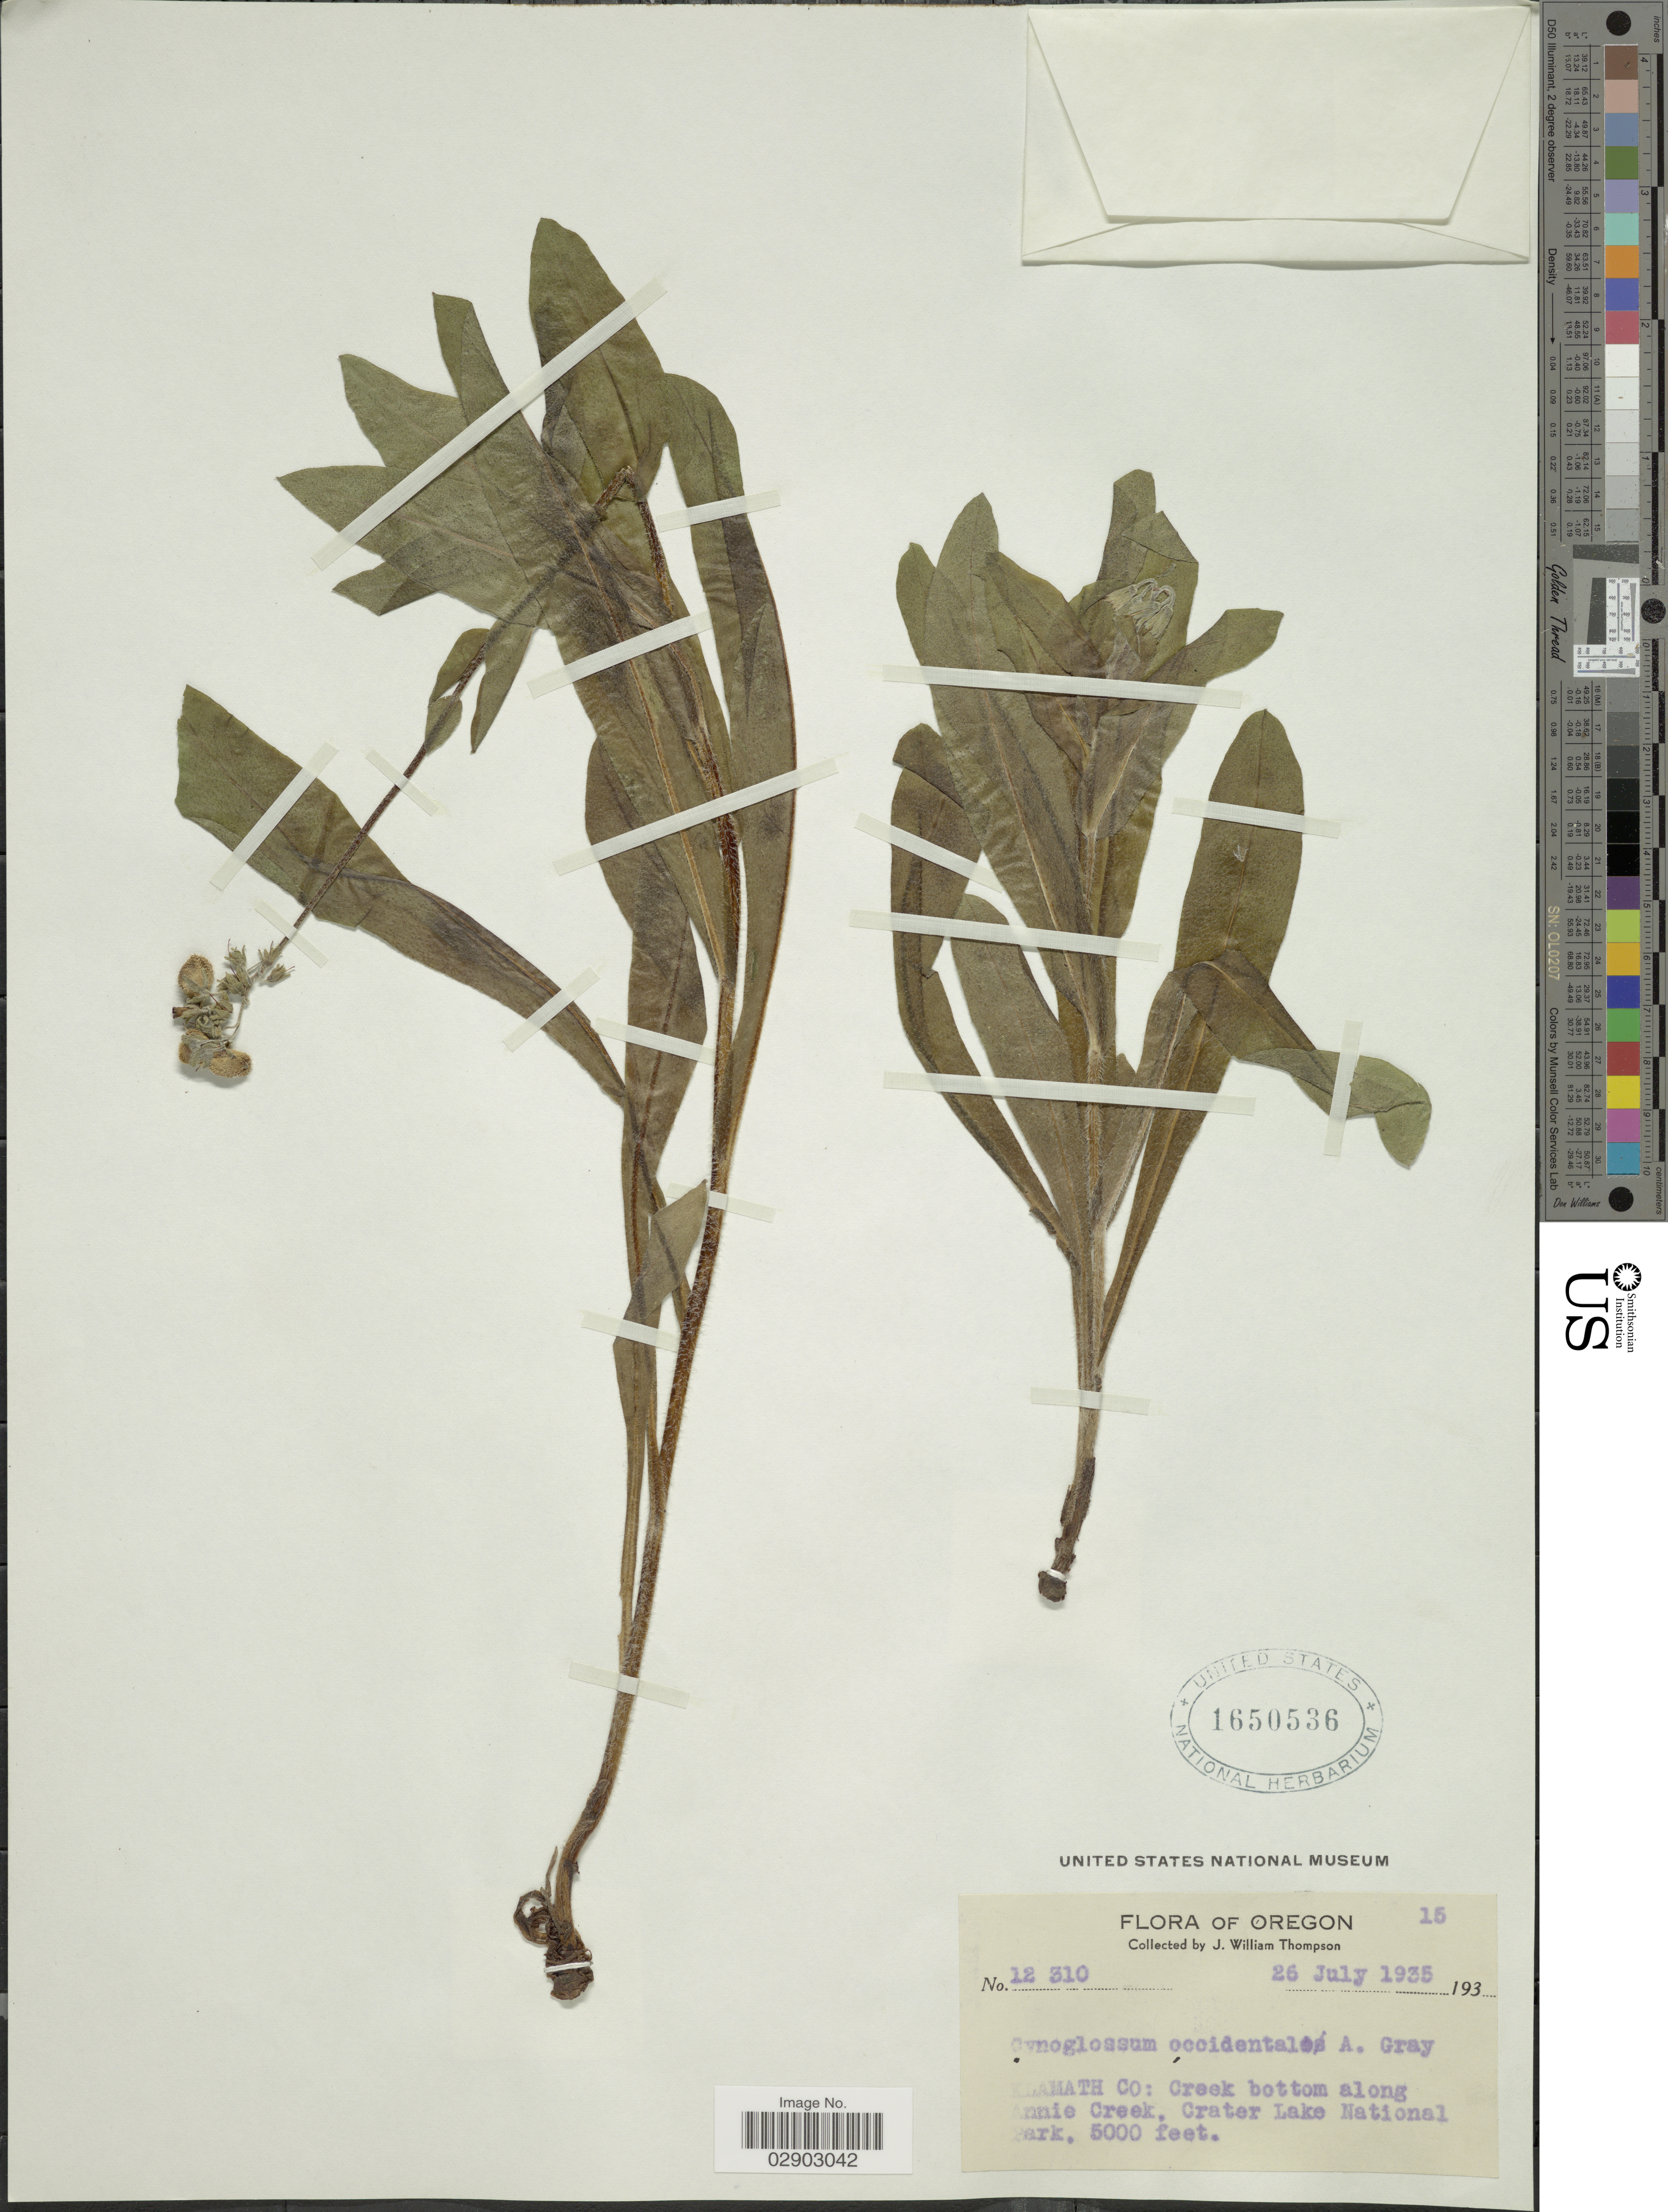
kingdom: Plantae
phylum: Tracheophyta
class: Magnoliopsida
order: Boraginales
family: Boraginaceae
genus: Cynoglossum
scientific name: Cynoglossum occidentale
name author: A. Gray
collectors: J. W. Thompson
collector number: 12310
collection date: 1935-07-26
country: United States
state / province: Oregon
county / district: Klamath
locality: Klamath Co.: Creek bottom along Annie Creek. Crater Lake National Park.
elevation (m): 1524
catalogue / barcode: US 1650536